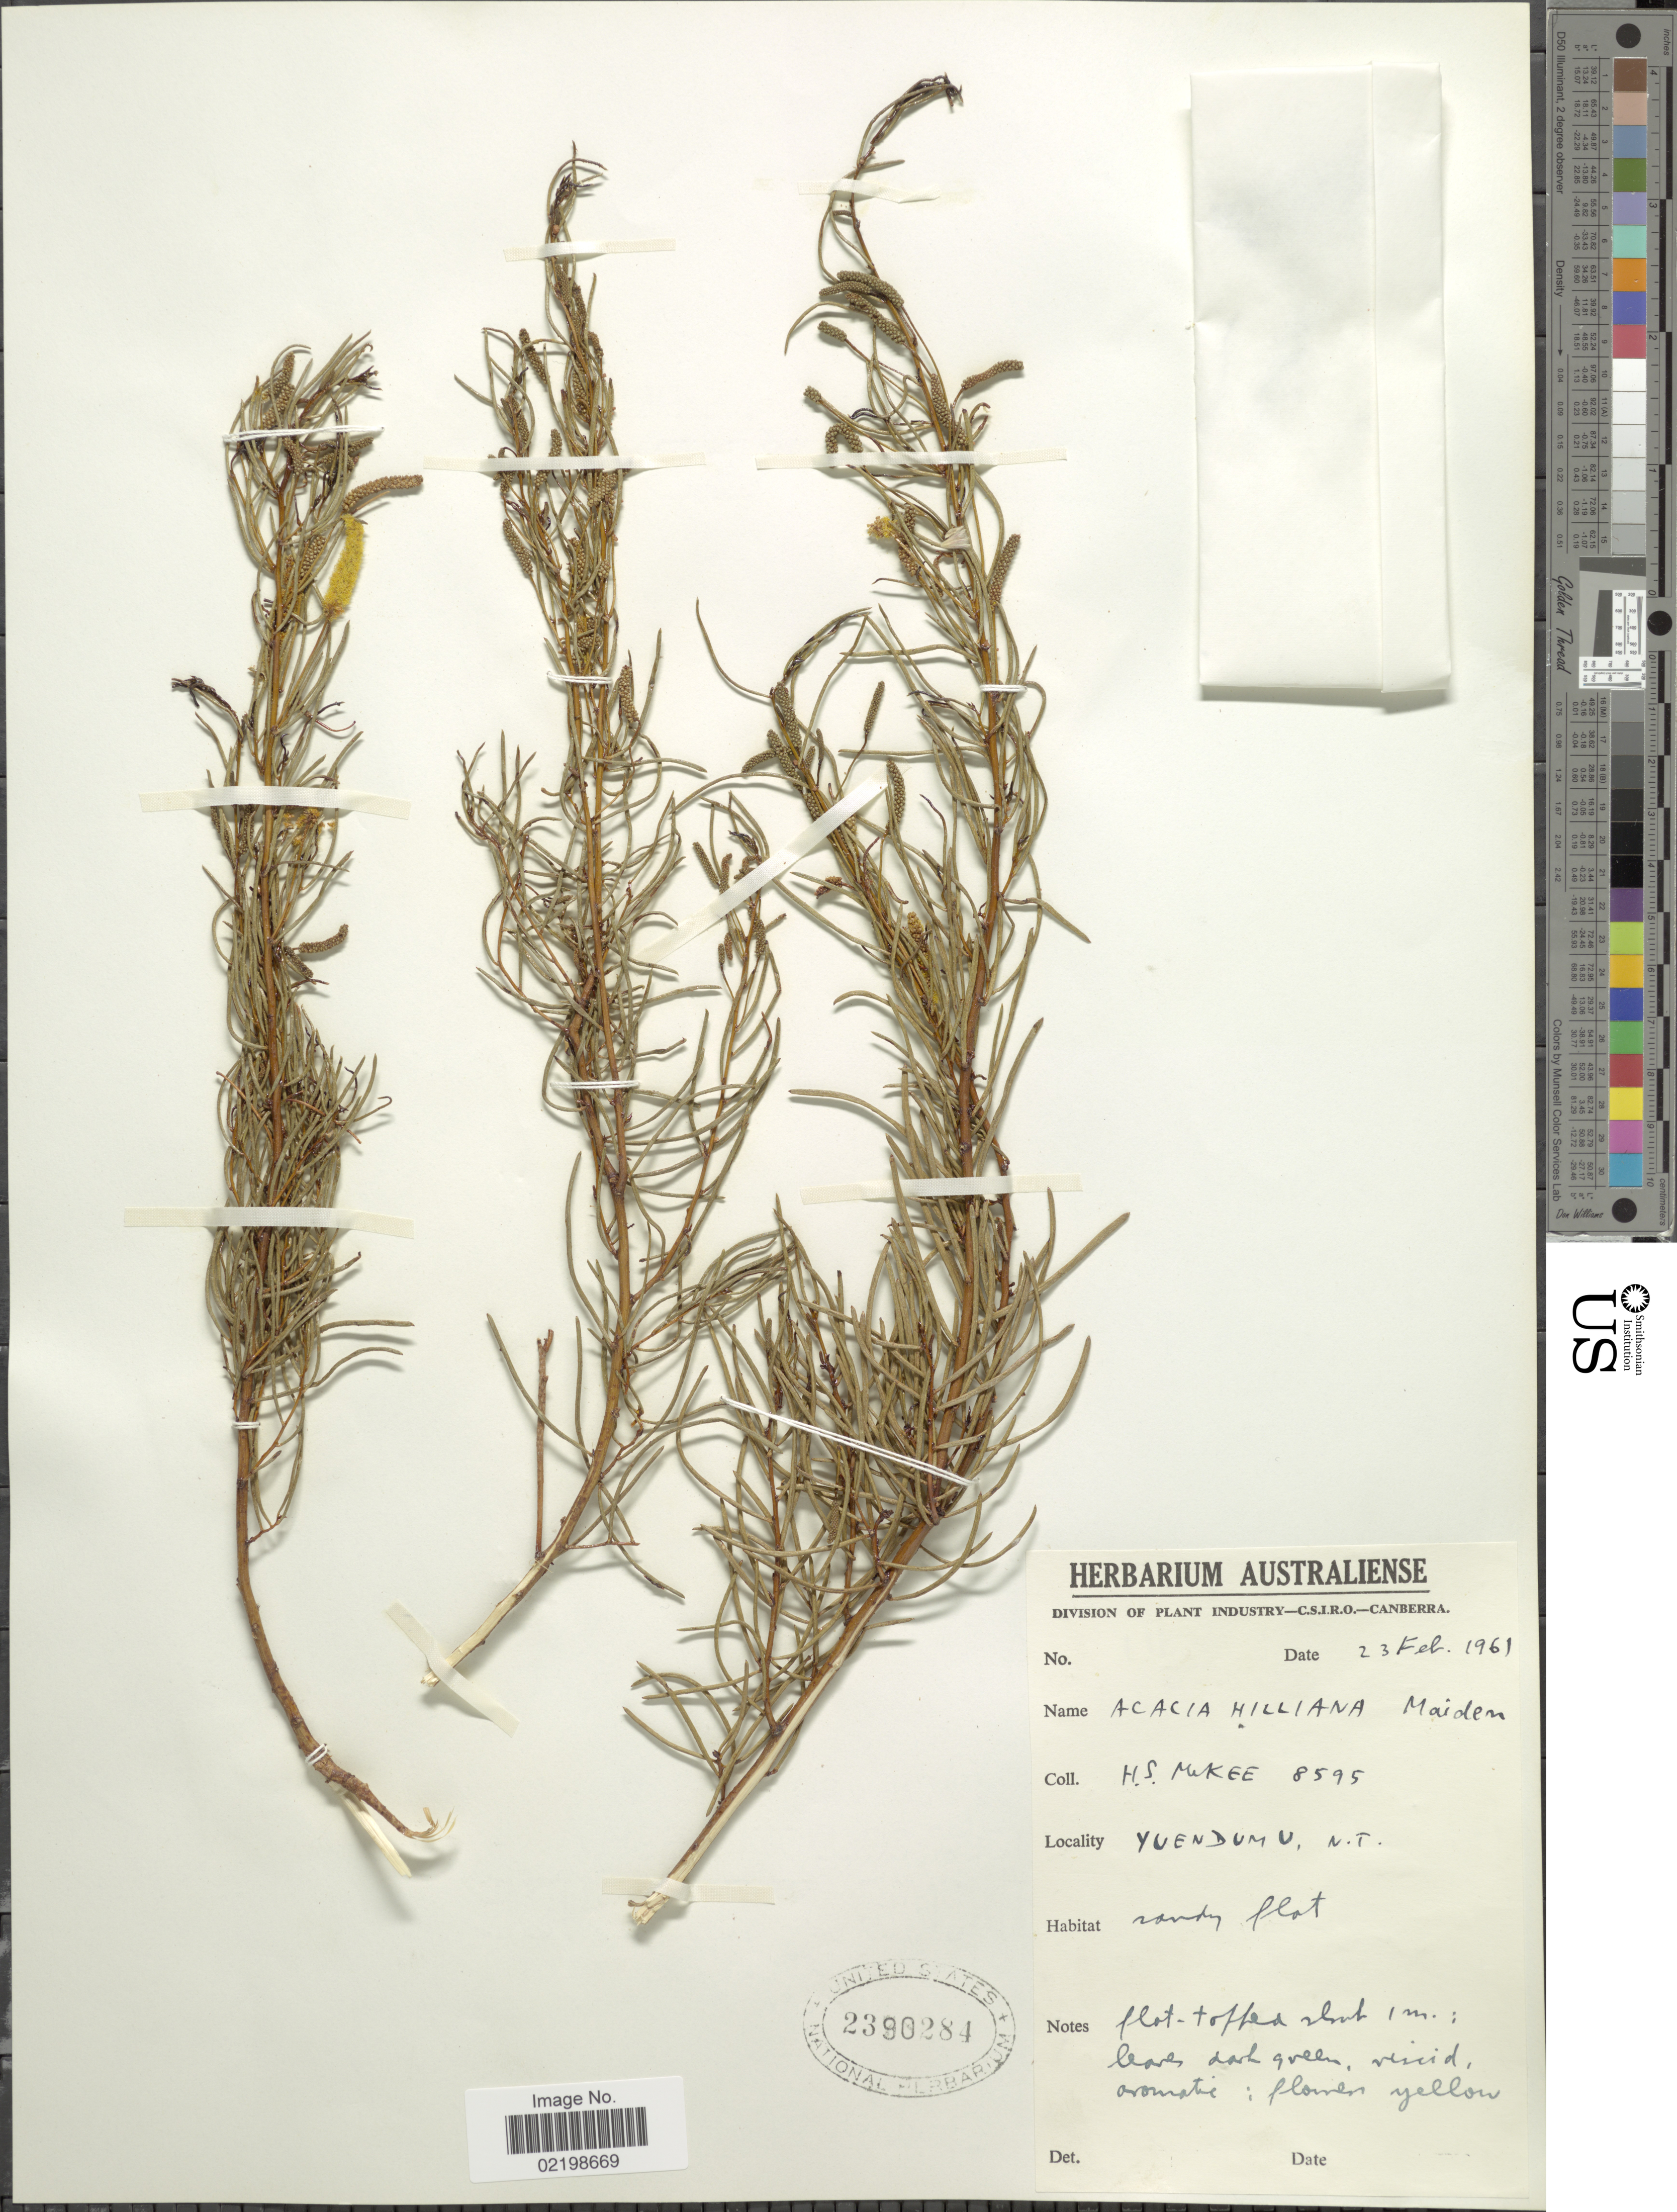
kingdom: Plantae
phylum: Tracheophyta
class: Magnoliopsida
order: Fabales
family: Fabaceae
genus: Acacia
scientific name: Acacia hilliana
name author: Maiden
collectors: H. S. McKee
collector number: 8595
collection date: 1961-02-23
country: Australia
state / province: Northern Territory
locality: Yuendumu, N.T.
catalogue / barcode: US 2390284